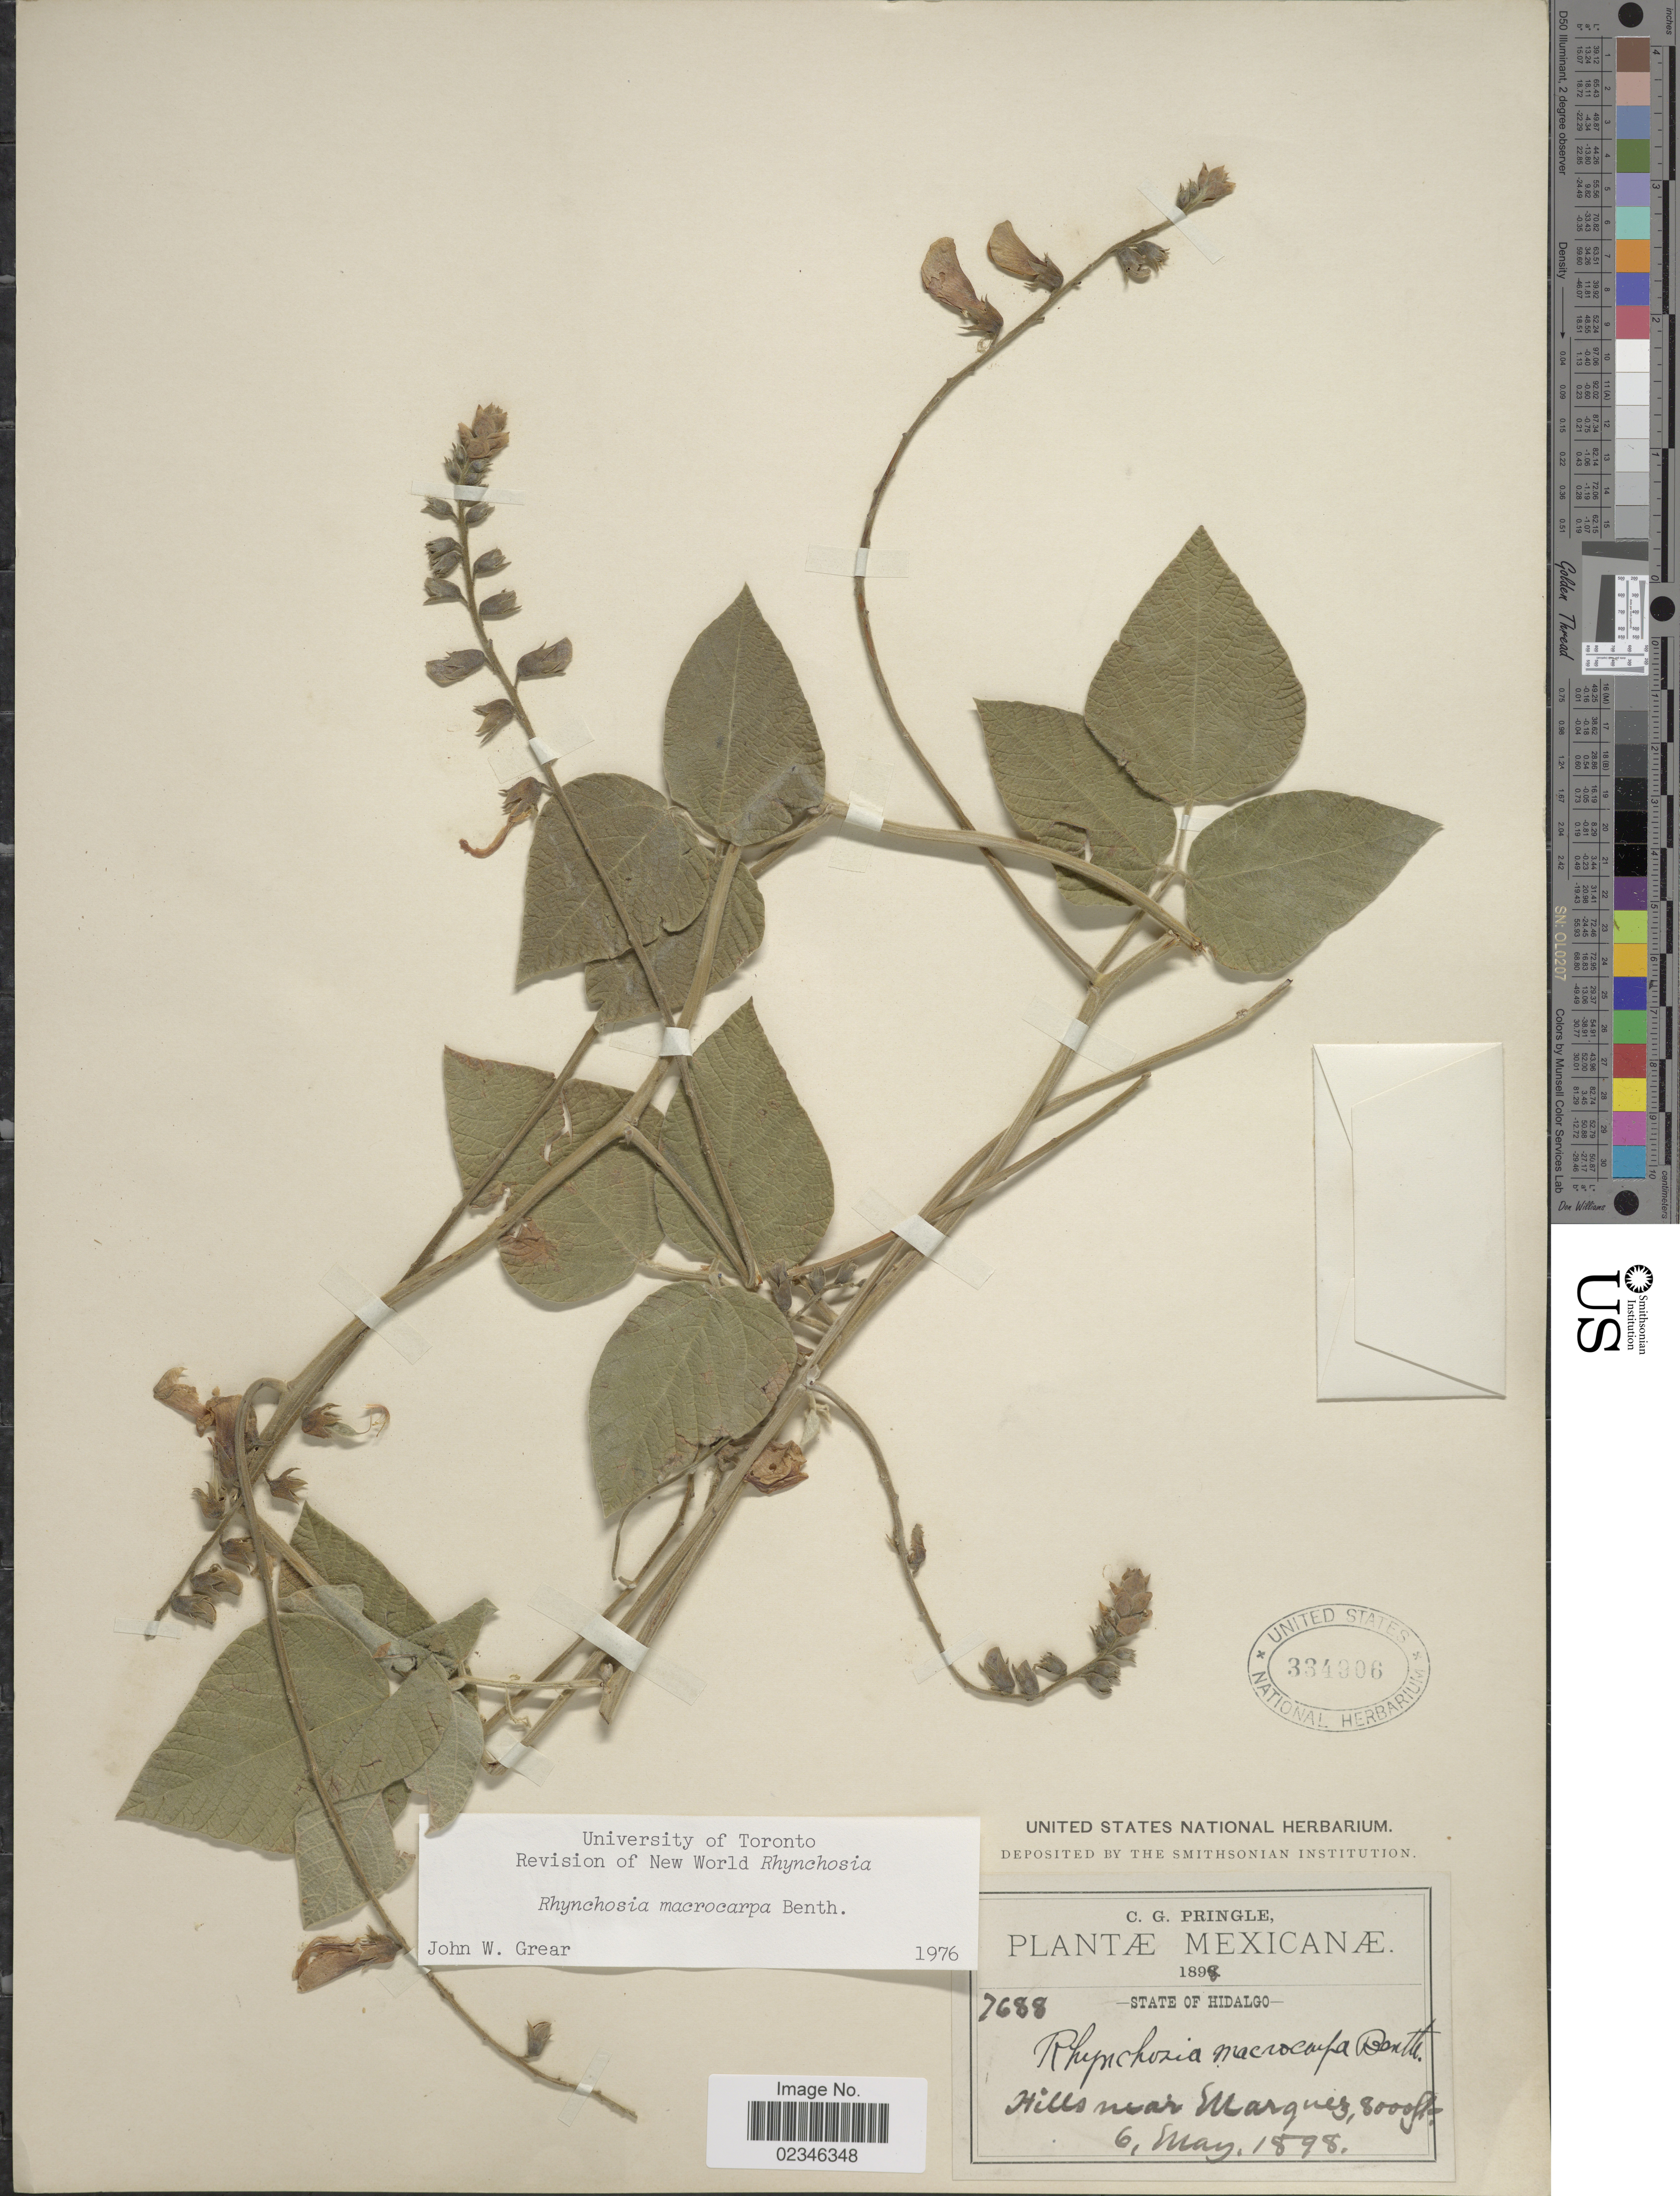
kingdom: Plantae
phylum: Tracheophyta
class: Magnoliopsida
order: Fabales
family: Fabaceae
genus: Rhynchosia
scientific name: Rhynchosia macrocarpa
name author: Benth.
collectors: C. G. Pringle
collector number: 7688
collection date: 1898-05-06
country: Mexico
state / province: Hidalgo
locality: Mexicanæ. State of Hidalgo. Hills near Marquez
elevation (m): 2438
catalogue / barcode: US 334906